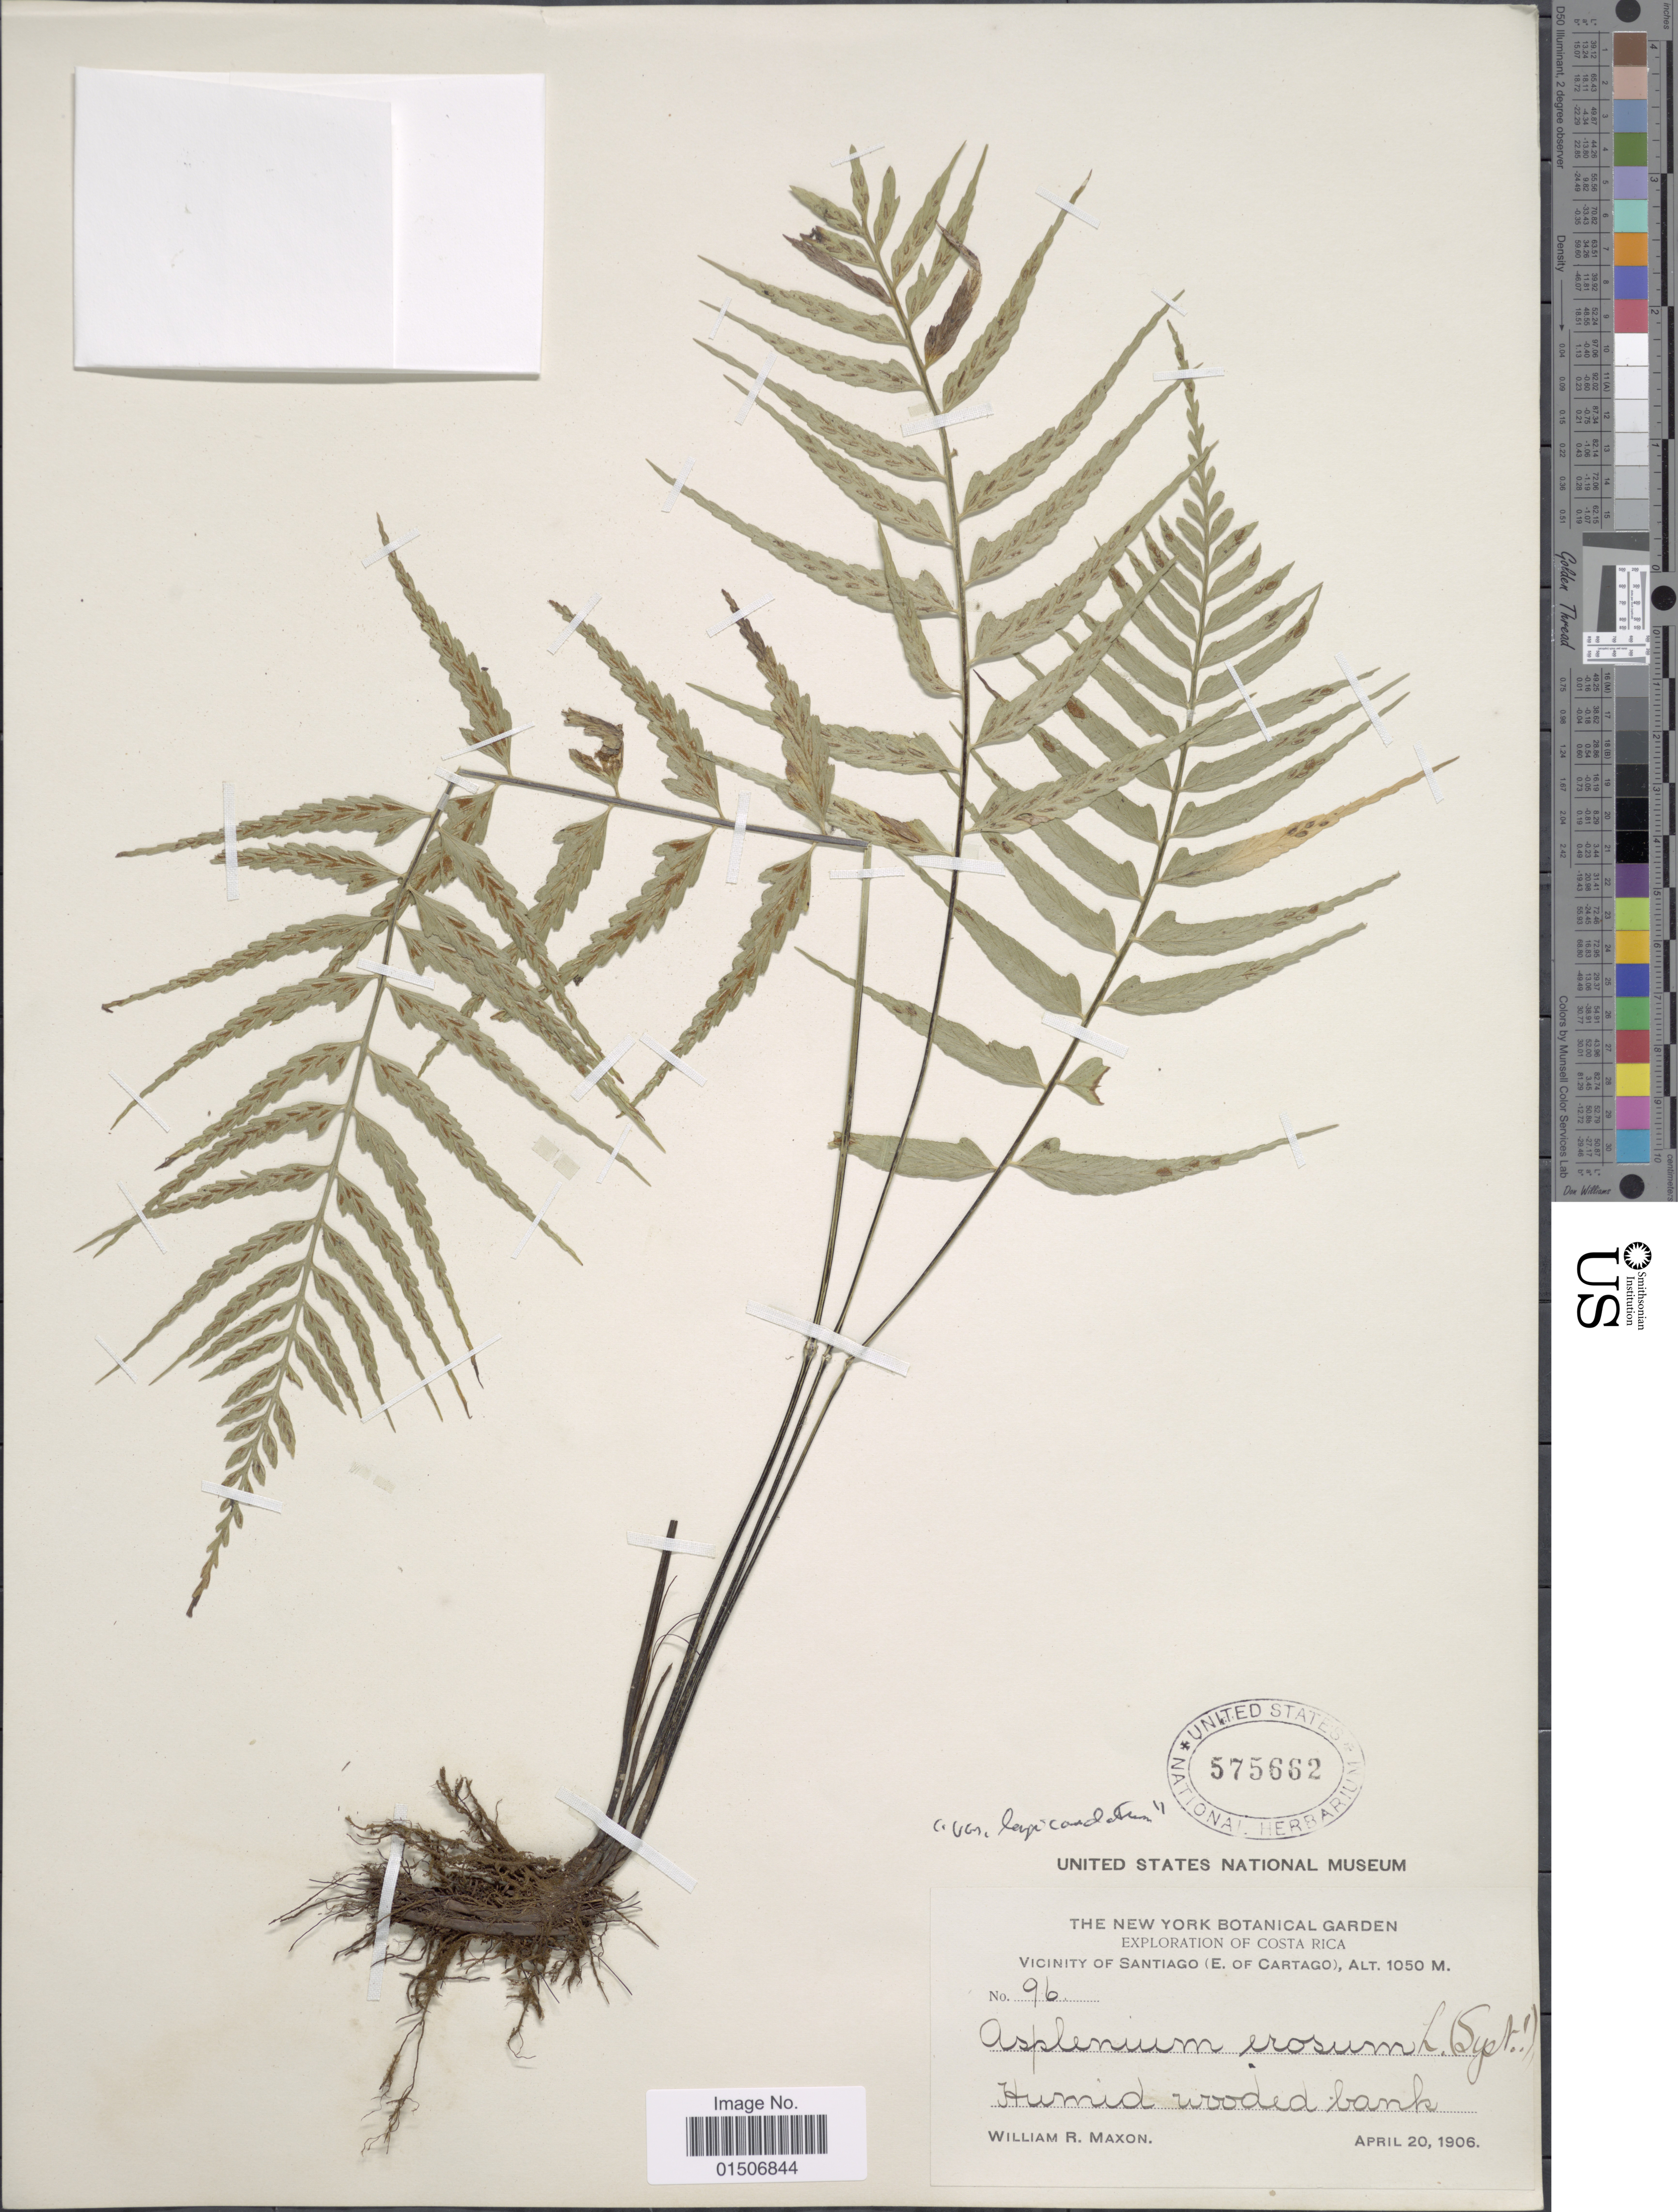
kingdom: Plantae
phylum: Tracheophyta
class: Polypodiopsida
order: Polypodiales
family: Aspleniaceae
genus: Asplenium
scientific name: Asplenium levyi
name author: E. Fourn.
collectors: W. R. Maxon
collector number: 96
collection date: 1906-04-20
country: Costa Rica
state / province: Cartago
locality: Vicinity of Santiago (E. of Cartago) Humid wooded bank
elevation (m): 1050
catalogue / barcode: US 575662